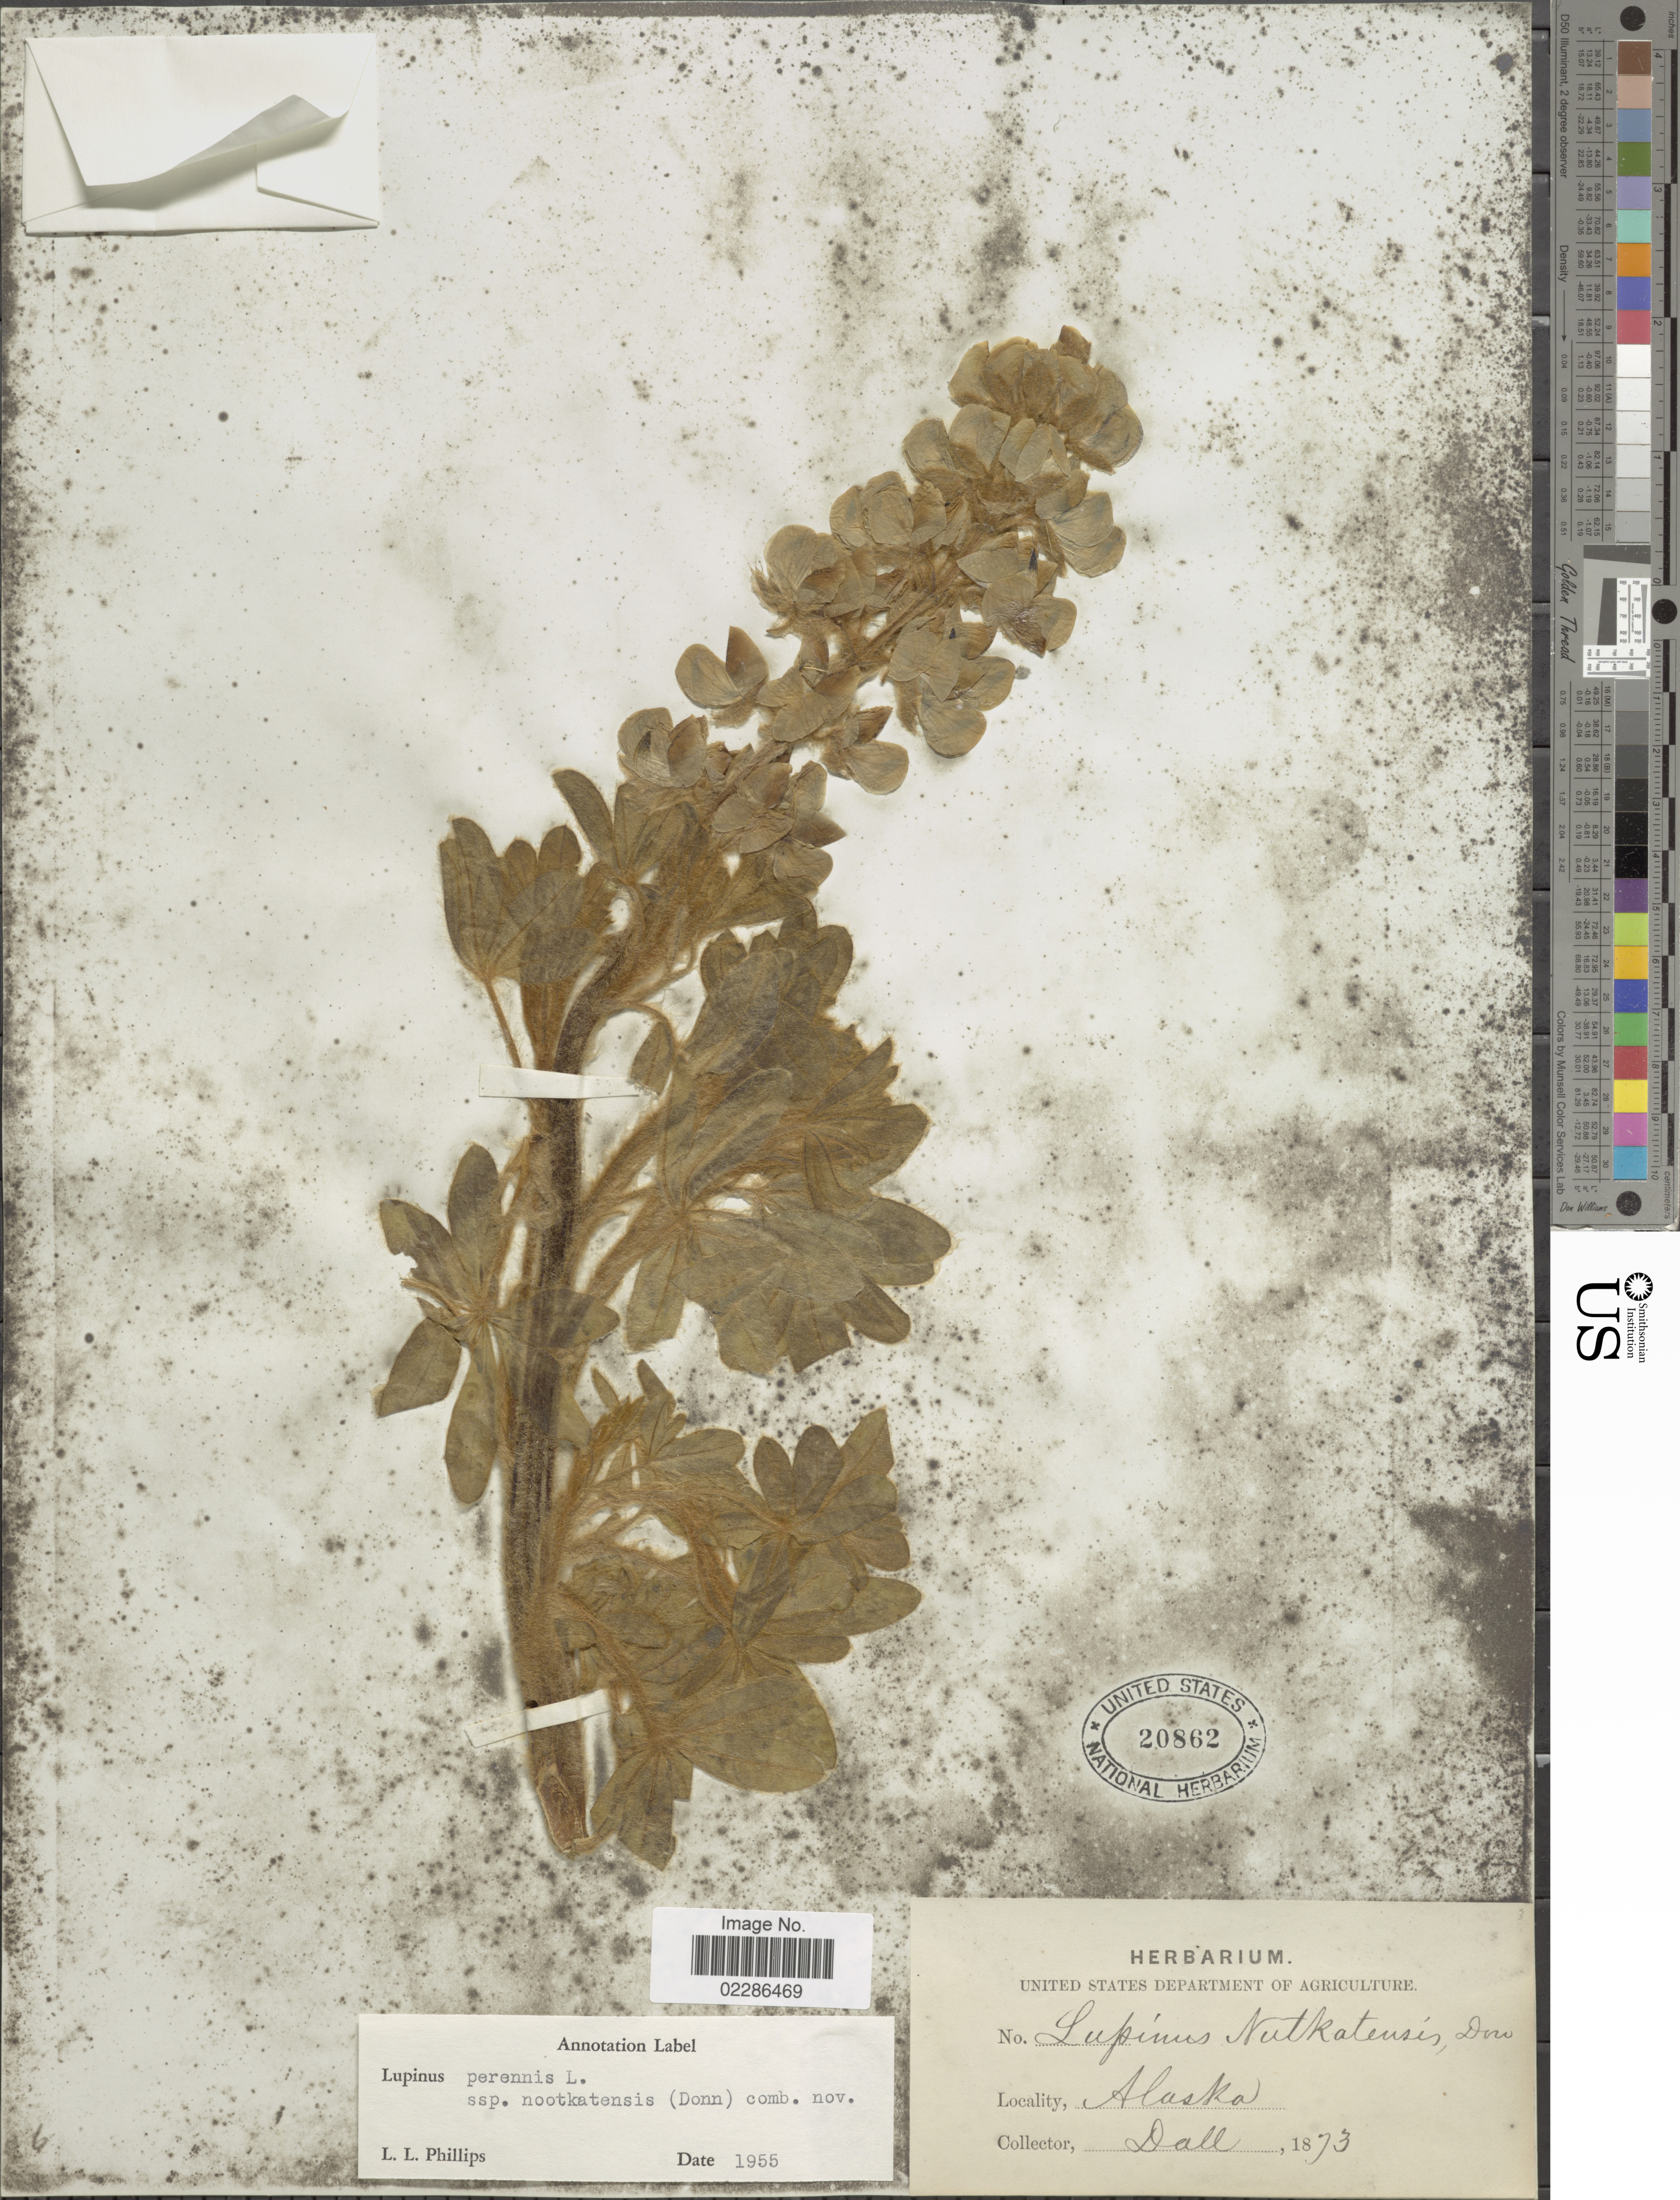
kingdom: Plantae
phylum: Tracheophyta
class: Magnoliopsida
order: Fabales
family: Fabaceae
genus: Lupinus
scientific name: Lupinus nootkatensis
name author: Donn ex Sims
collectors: -. Dall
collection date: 1873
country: United States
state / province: Alaska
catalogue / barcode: US 20862